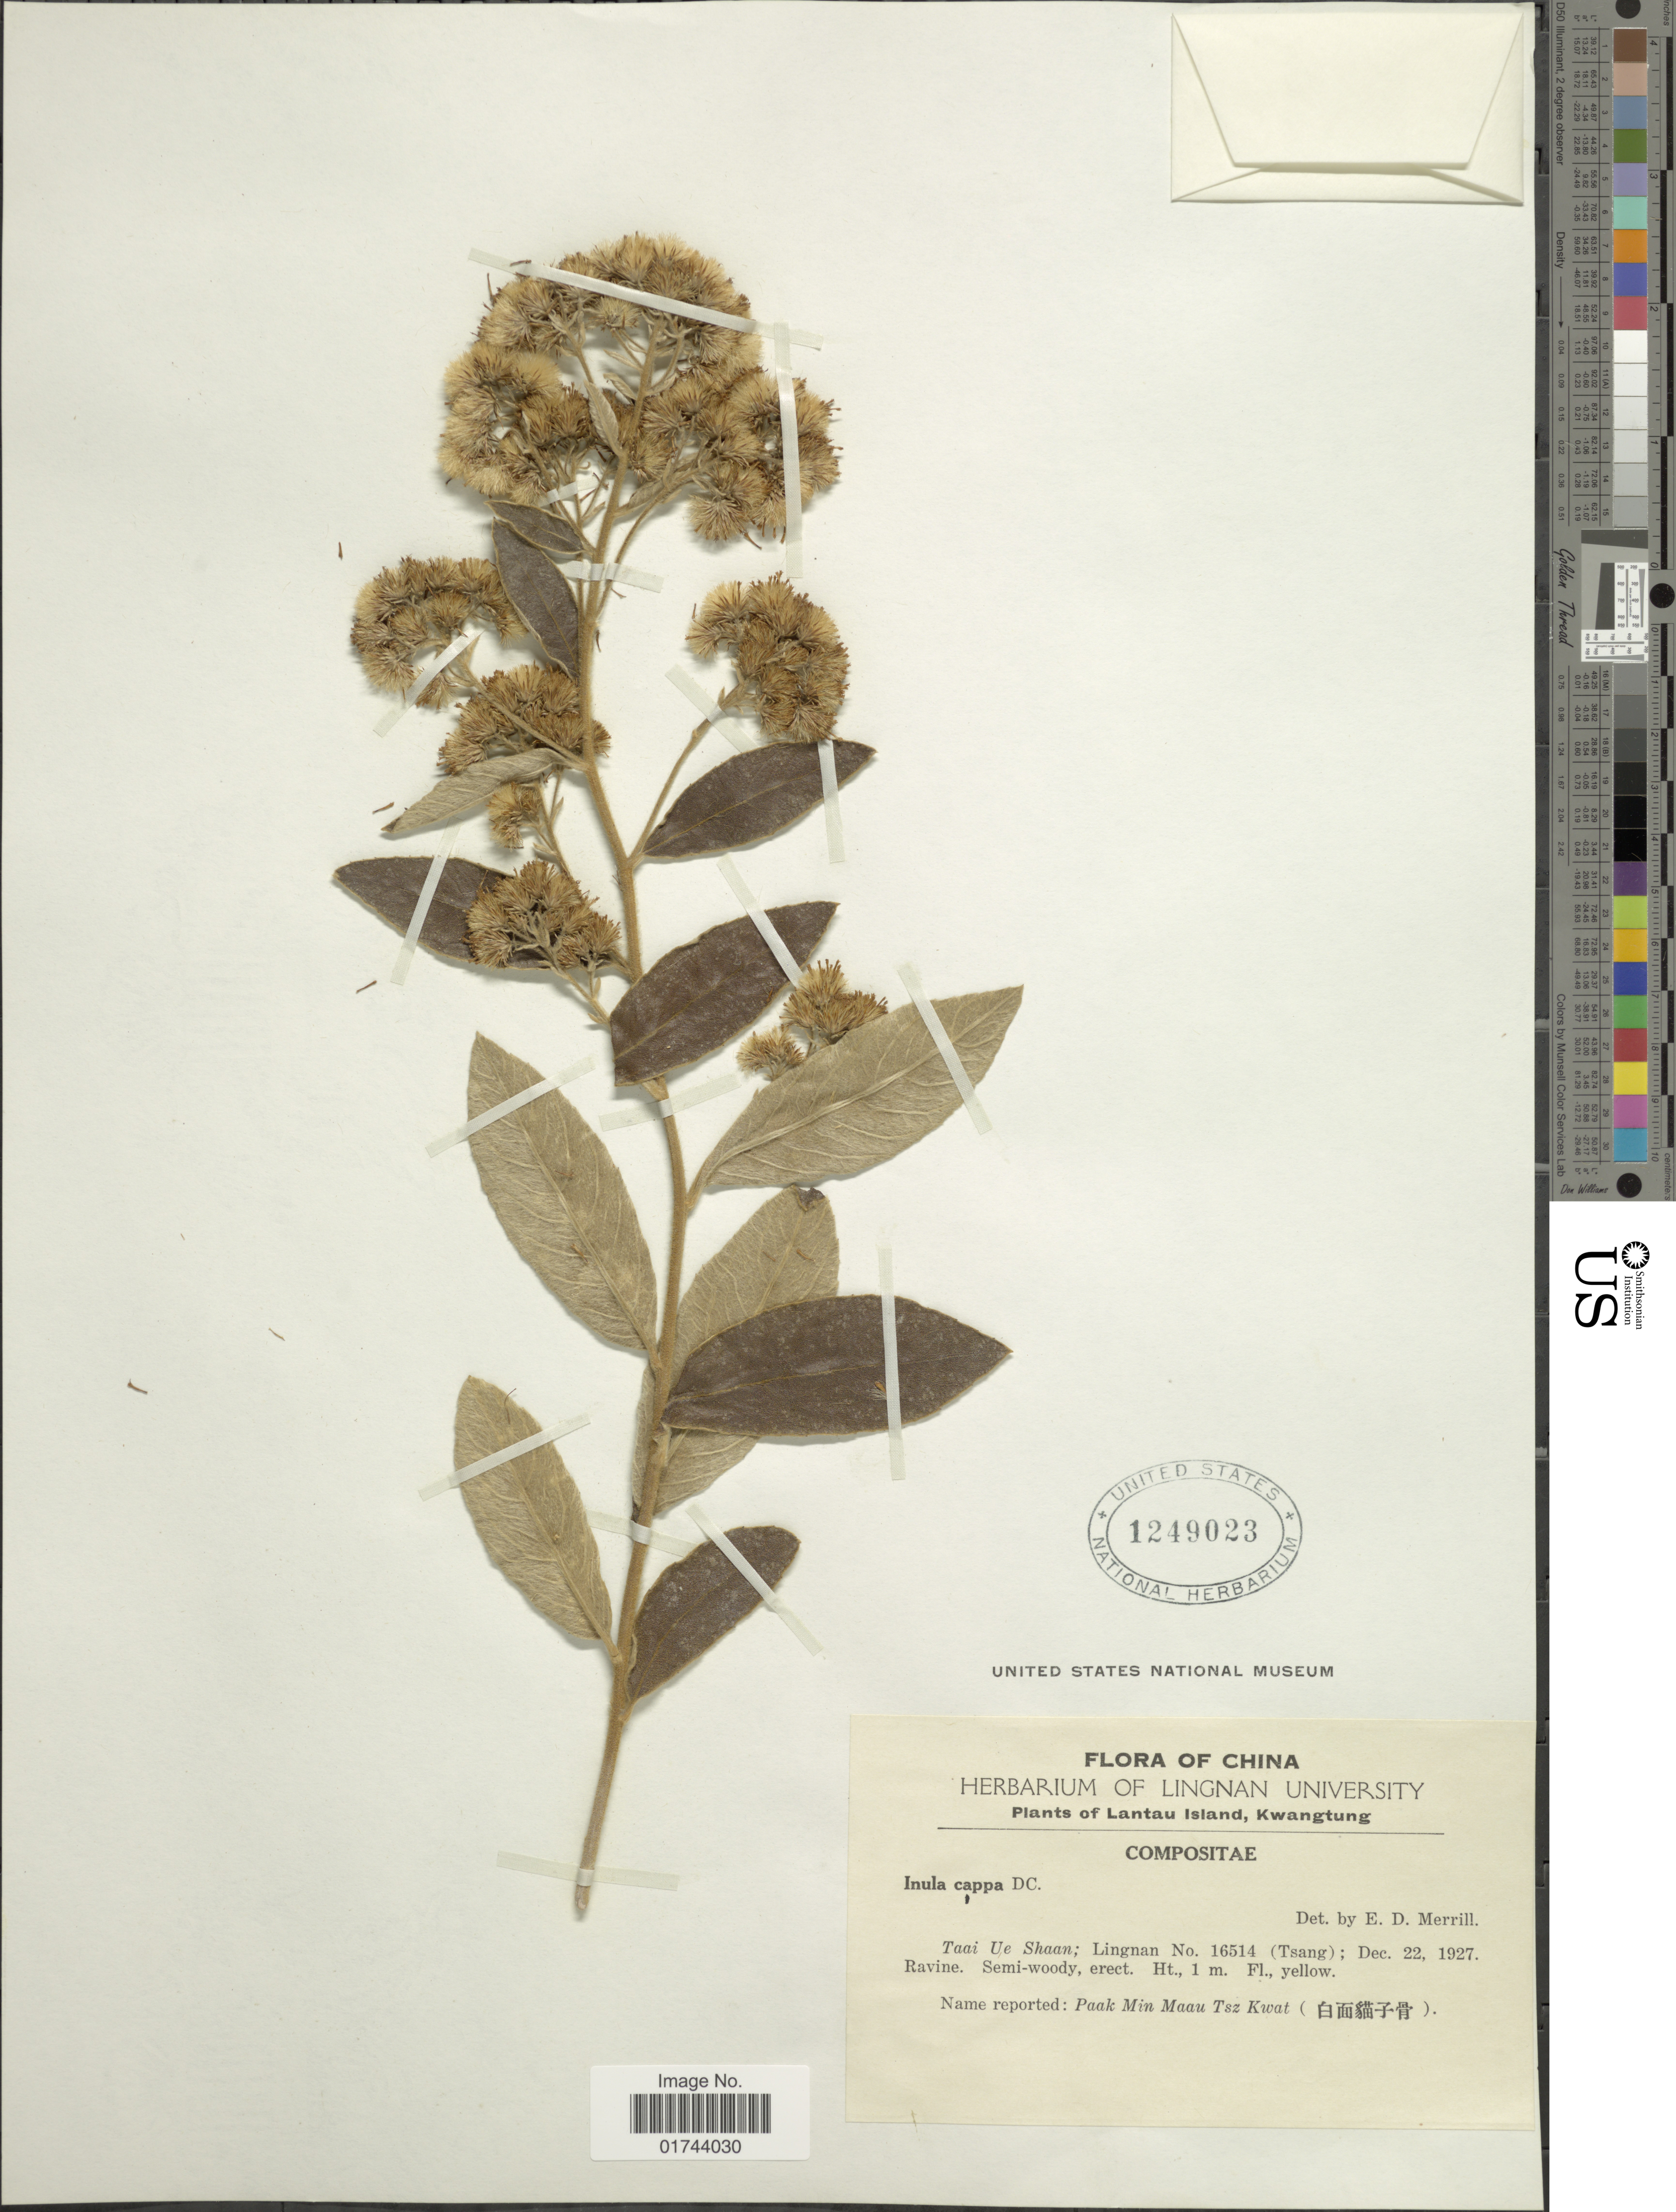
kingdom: Plantae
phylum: Tracheophyta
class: Magnoliopsida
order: Asterales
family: Asteraceae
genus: Inula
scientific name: Inula cappa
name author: (Buch.-Ham. ex D. Don) DC.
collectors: -. T'sang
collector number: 16514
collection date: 1927-12-22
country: China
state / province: Guangdong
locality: Lantau Island, Kwangtung, Taai Ue Shaan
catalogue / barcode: US 1249023